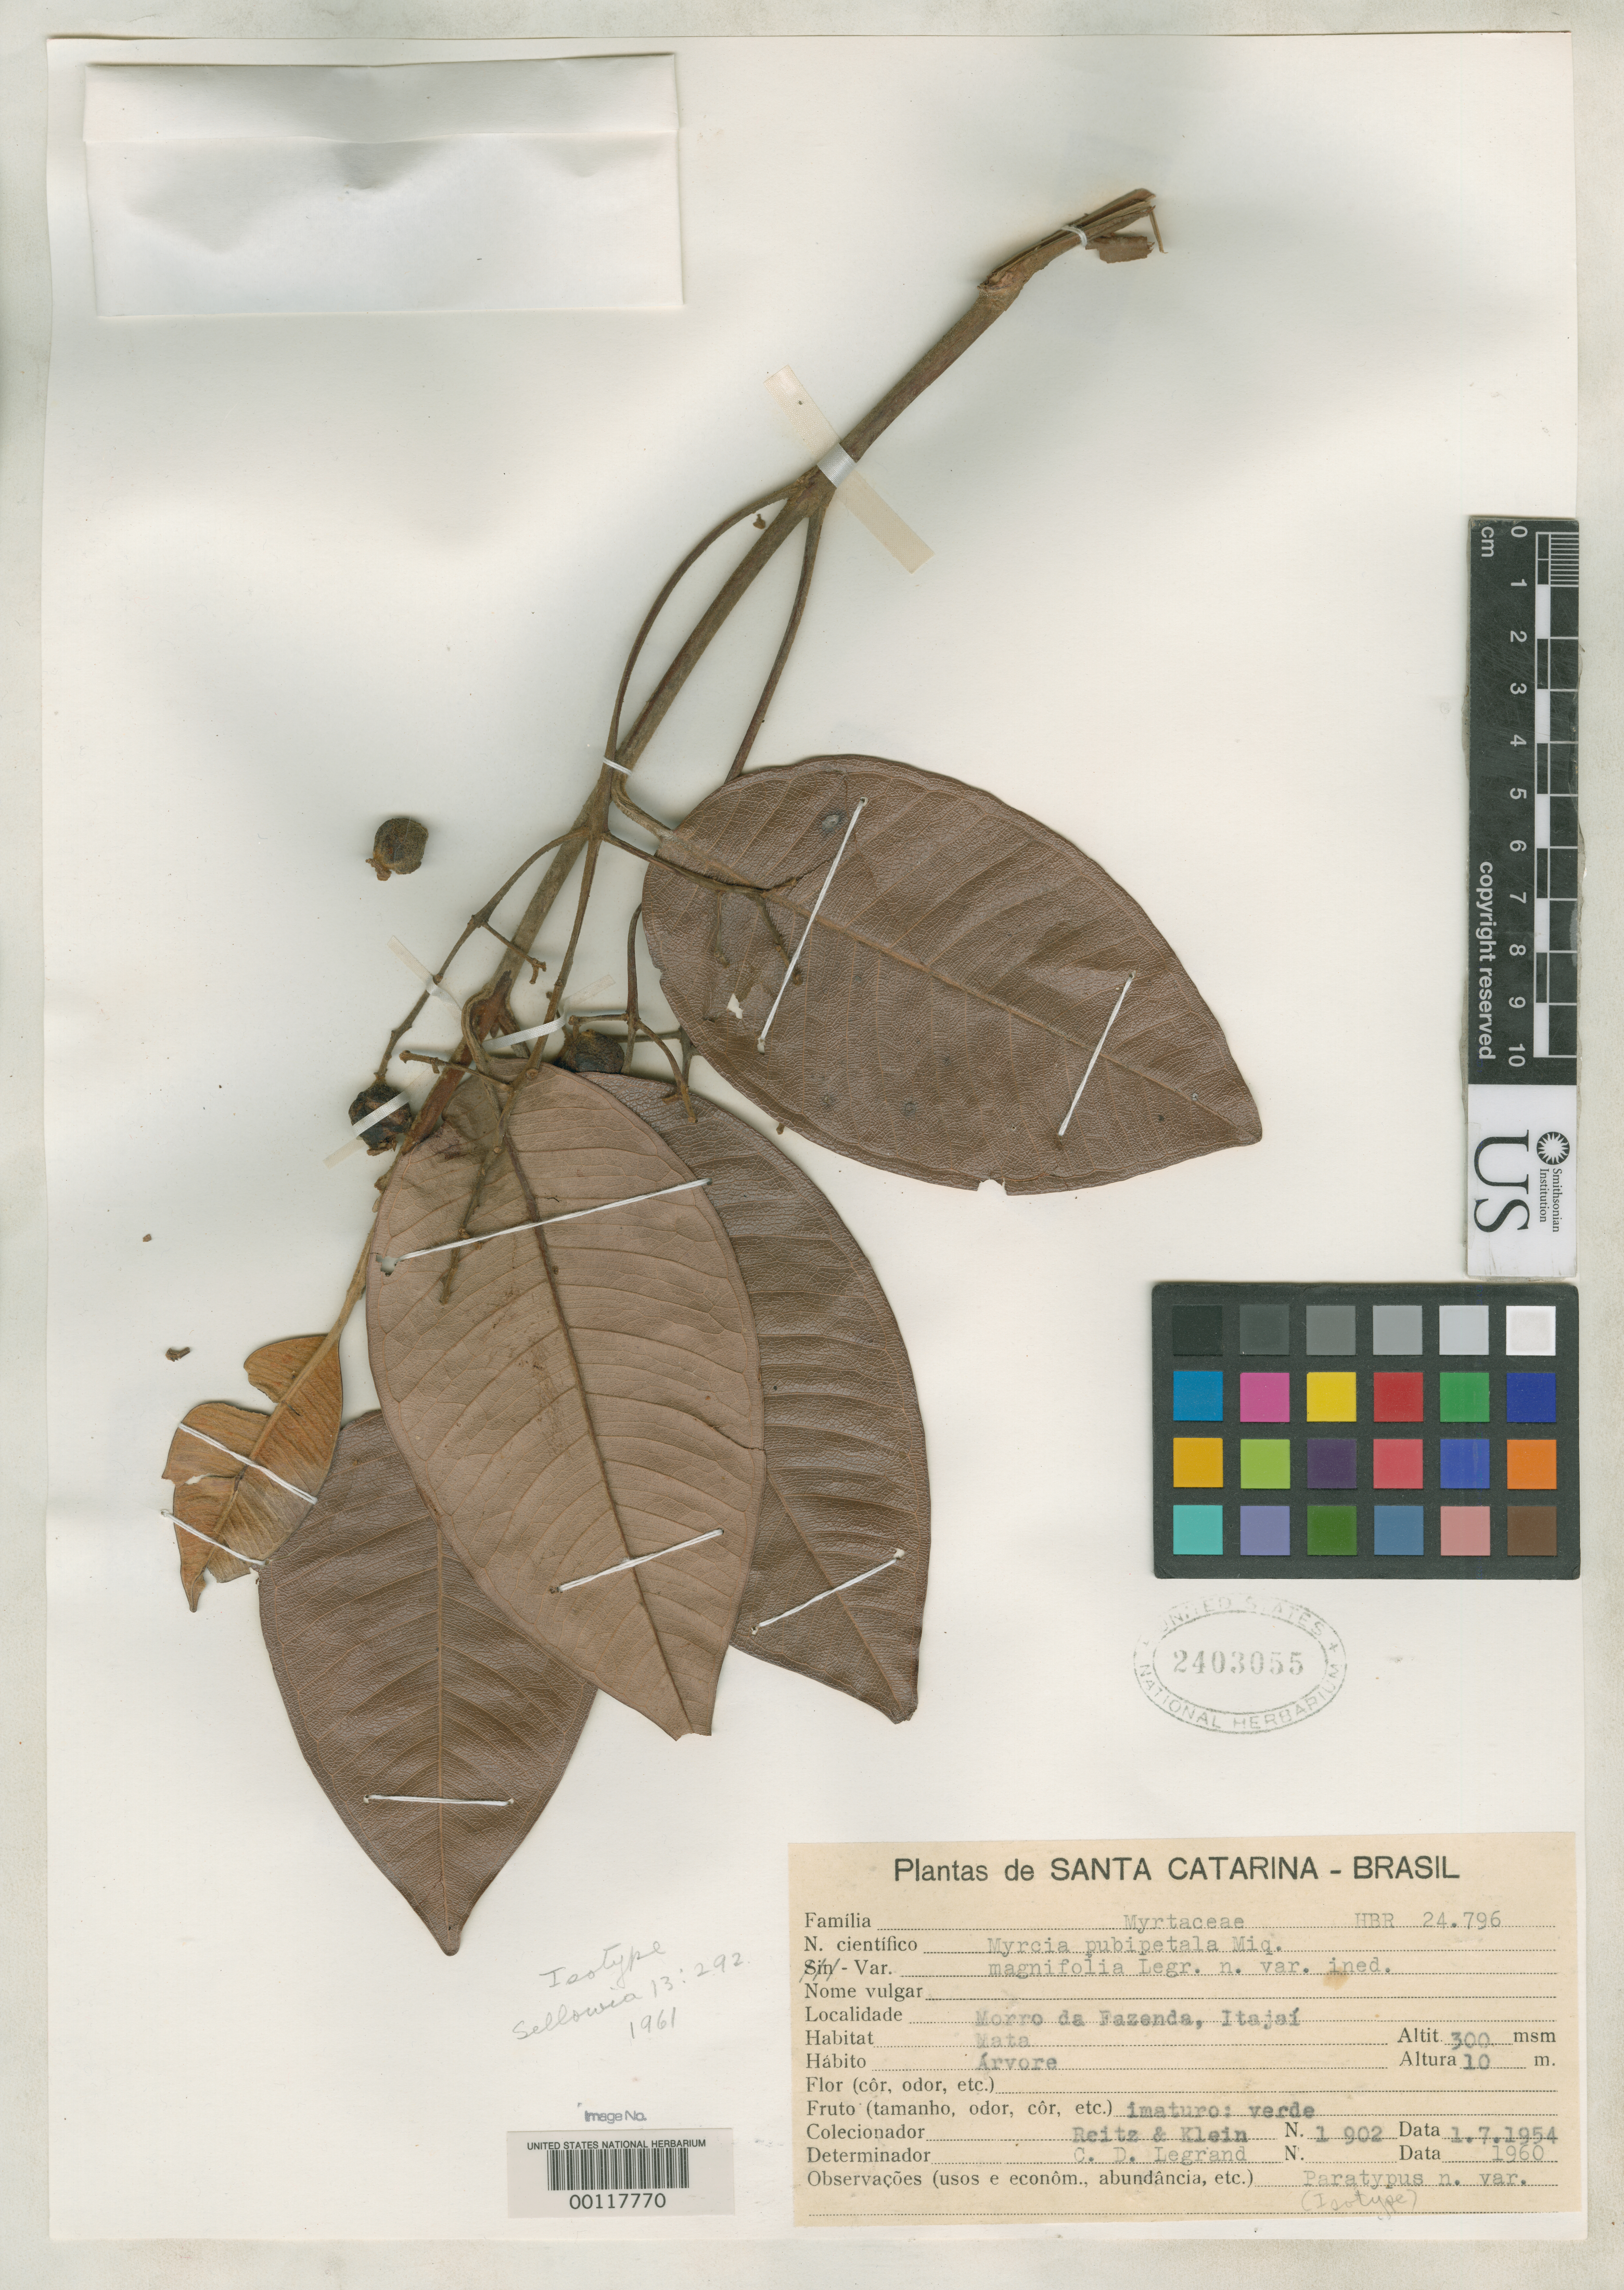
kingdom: Plantae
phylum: Tracheophyta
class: Magnoliopsida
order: Myrtales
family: Myrtaceae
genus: Myrcia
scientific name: Myrcia pubipetala var. magnifolia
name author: D. Legrand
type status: Isotype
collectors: R. Reitz & R. M. Klein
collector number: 1902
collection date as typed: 1954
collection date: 1954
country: Brazil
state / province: Santa Catarina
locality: Morro da Fazenda, Itajai.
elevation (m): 300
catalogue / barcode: US 2403055